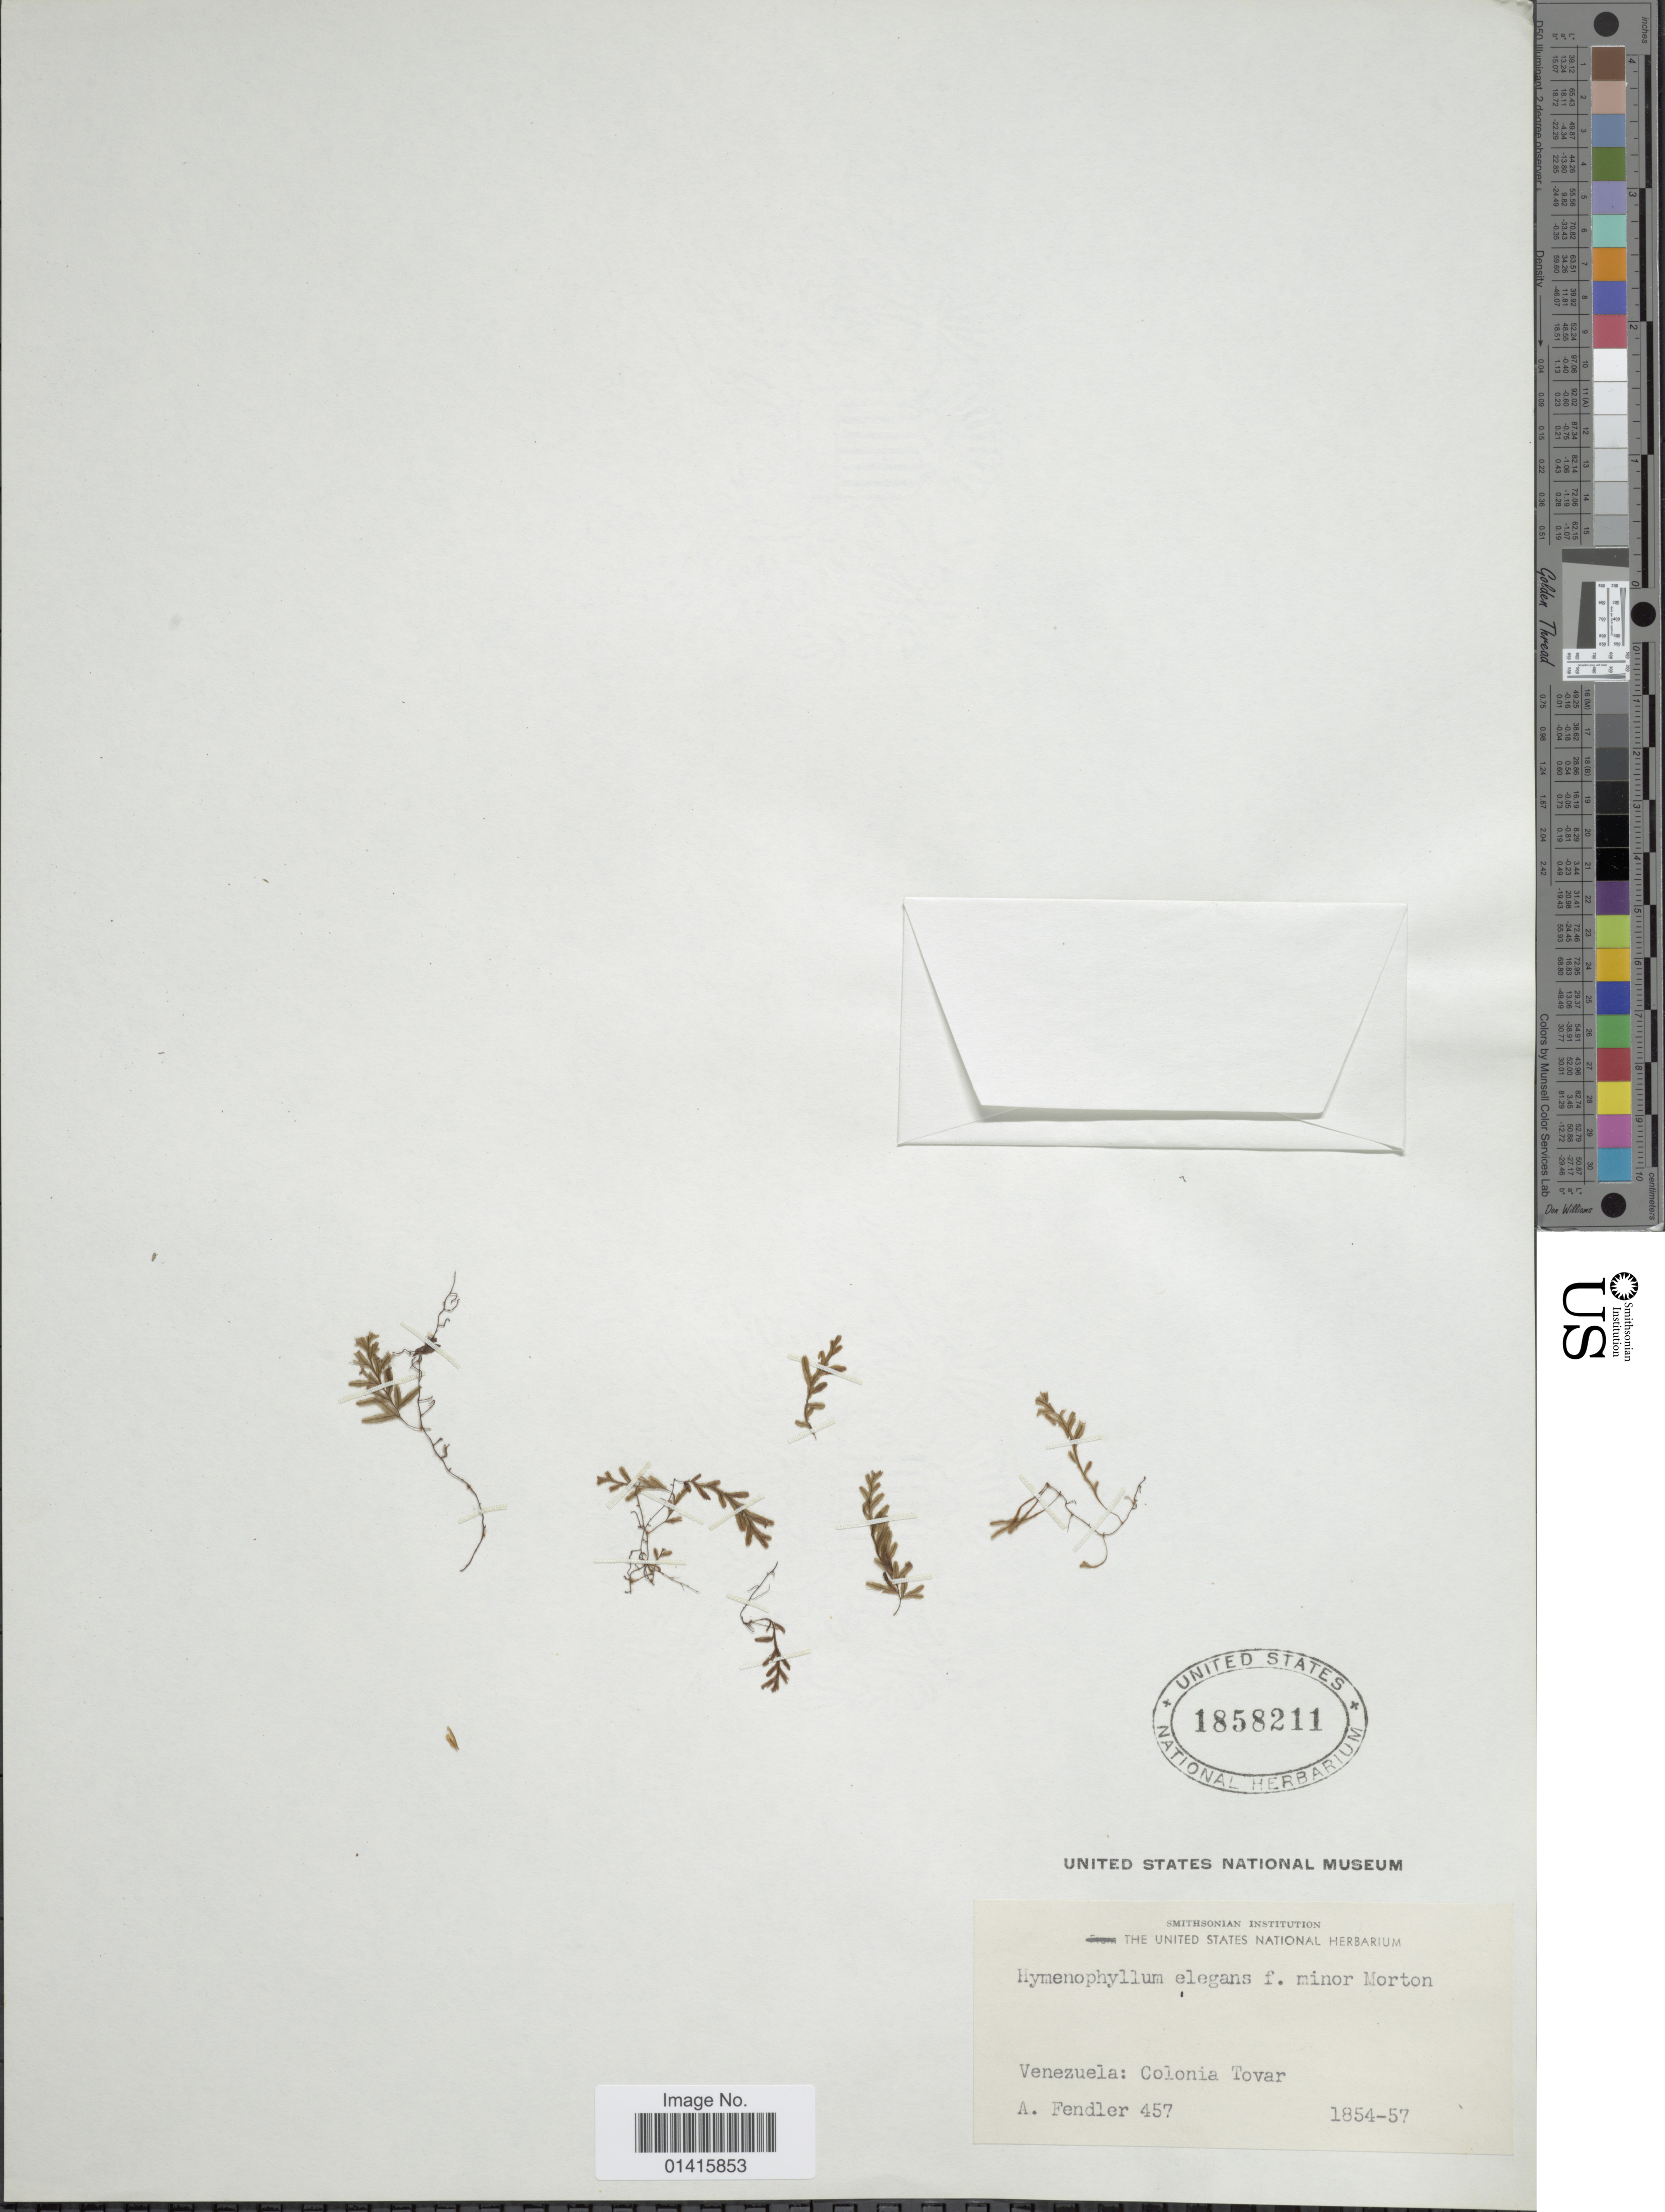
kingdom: Plantae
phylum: Tracheophyta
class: Polypodiopsida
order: Hymenophyllales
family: Hymenophyllaceae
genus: Hymenophyllum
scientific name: Hymenophyllum elegans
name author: Spreng.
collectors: A. Fendler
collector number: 457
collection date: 1854/1857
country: Venezuela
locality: Venezuela: Colonia Tovar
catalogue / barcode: US 1858211